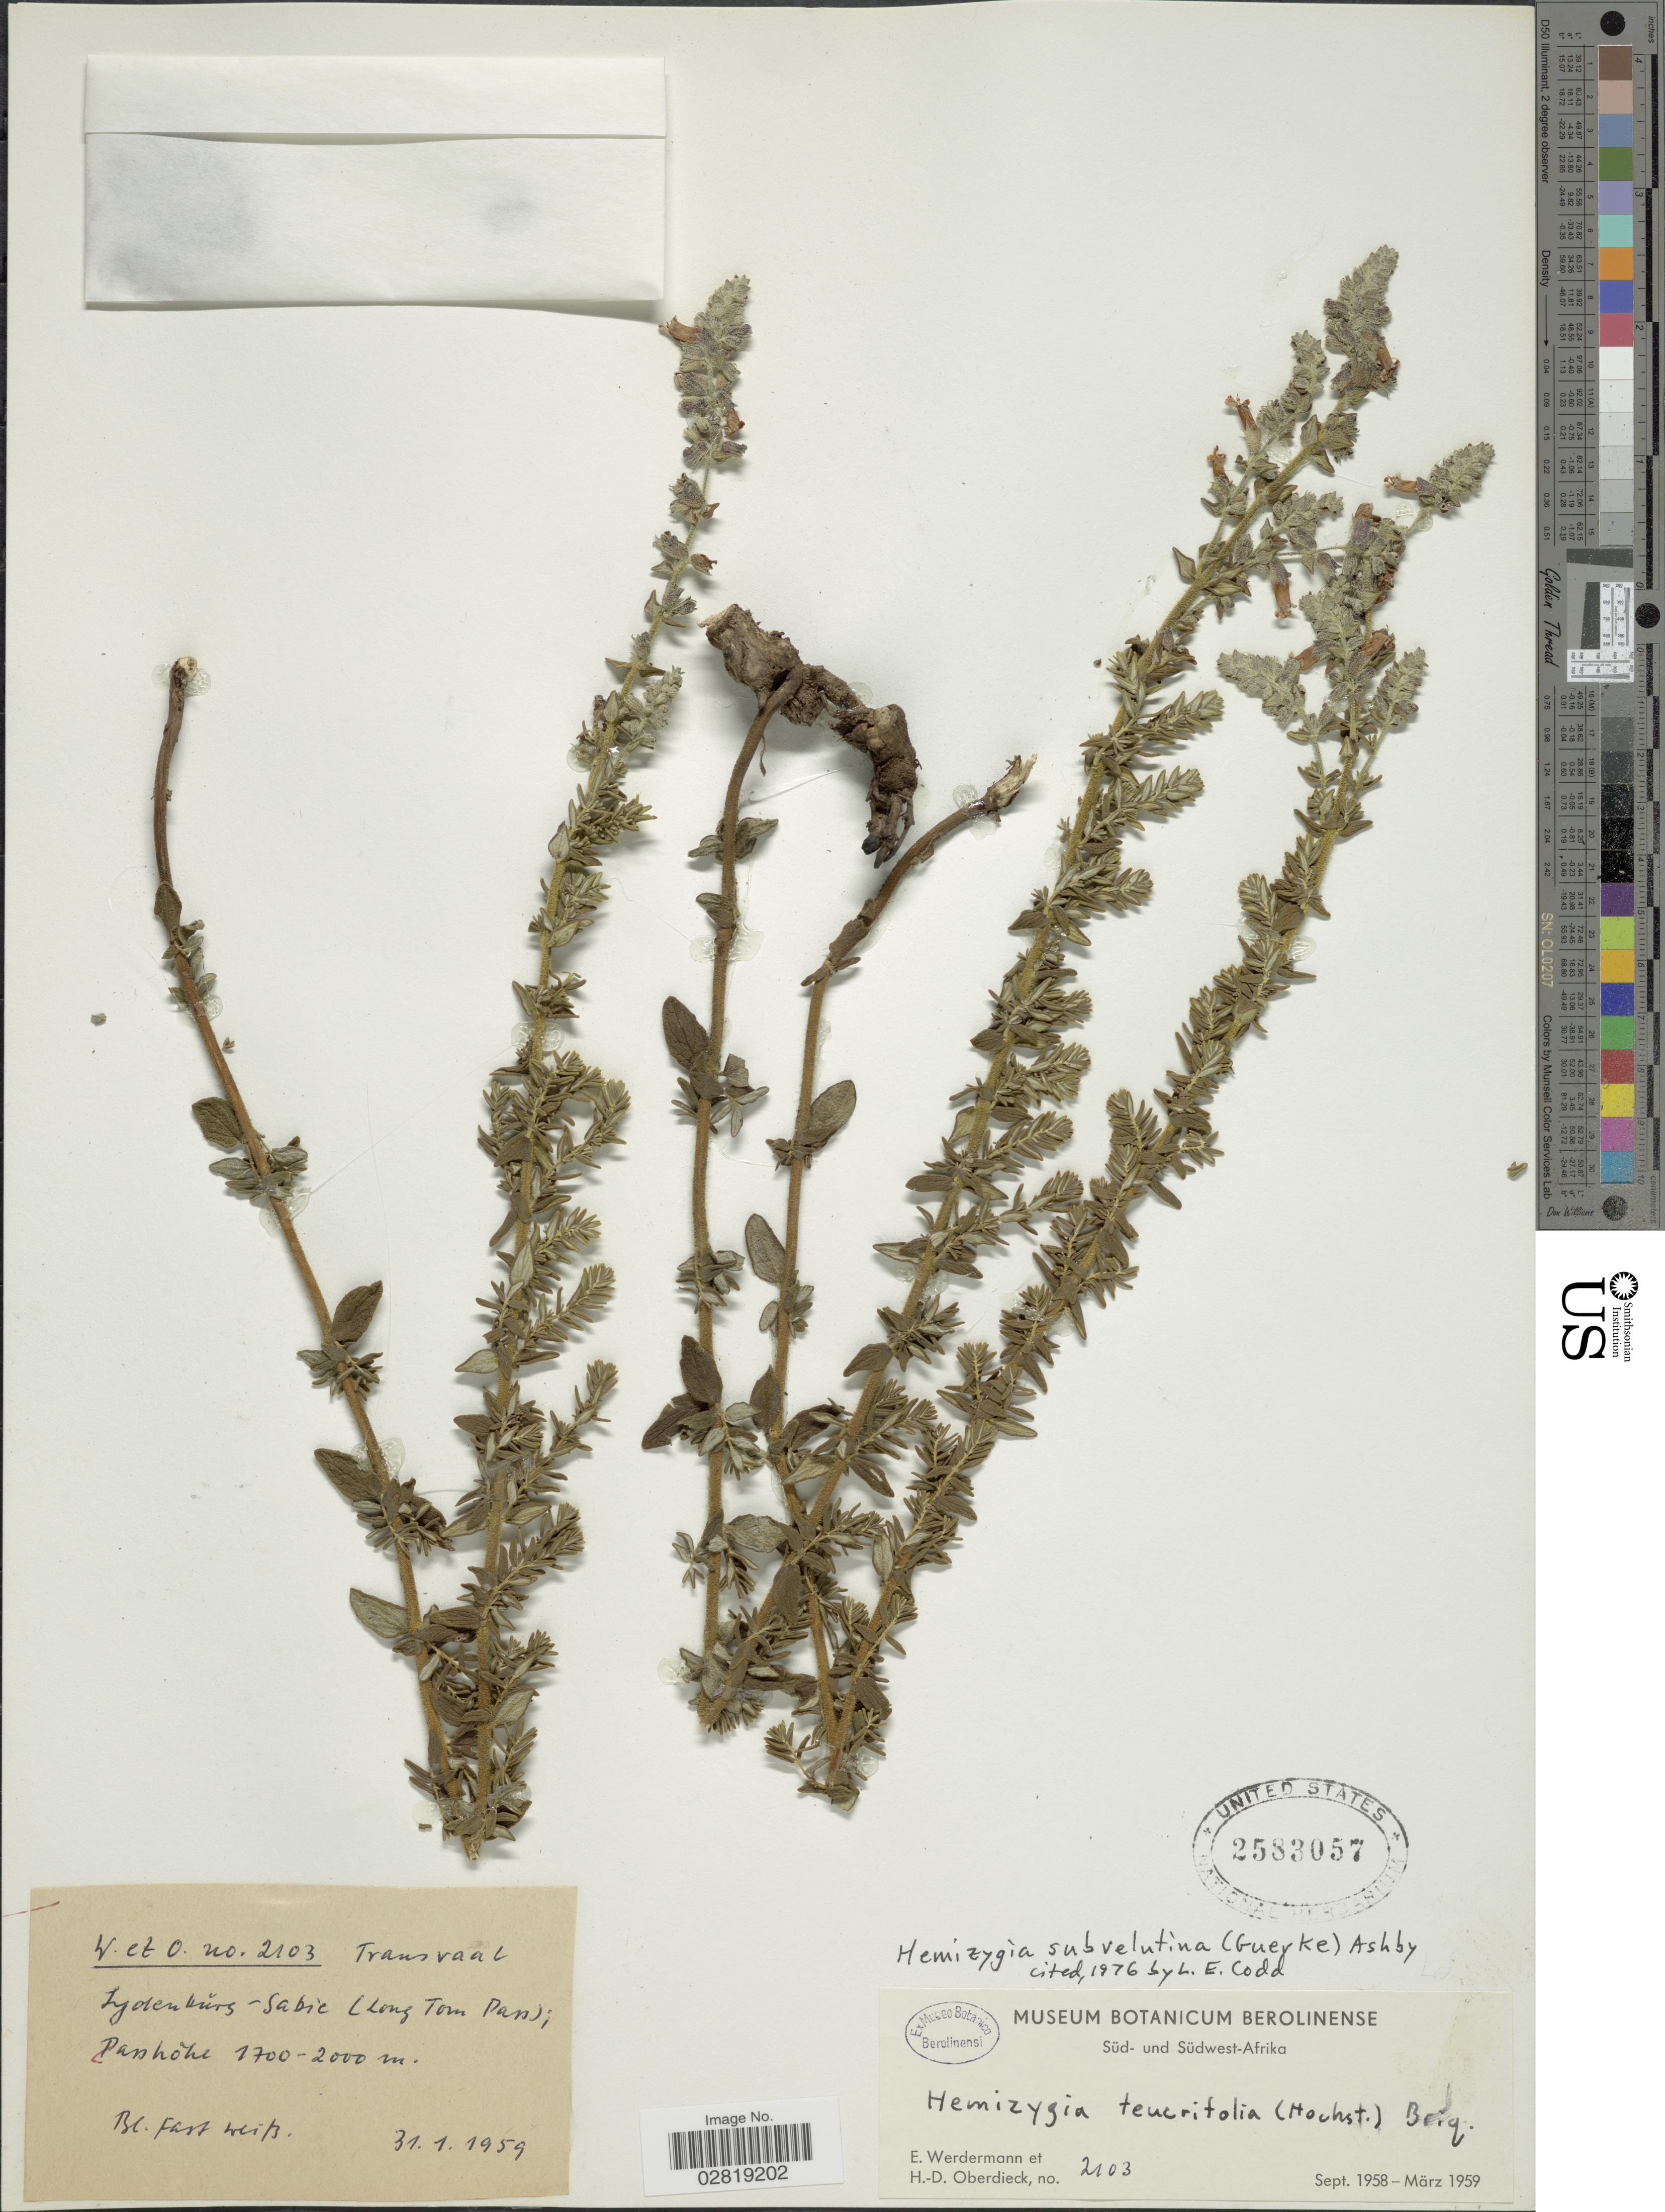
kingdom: Plantae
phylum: Tracheophyta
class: Magnoliopsida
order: Lamiales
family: Lamiaceae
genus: Hemizygia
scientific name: Hemizygia subvelutina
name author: (Gürke) Ashby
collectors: E. Werdermann & H. Oberdieck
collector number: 2103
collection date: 1959-01-31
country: South Africa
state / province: Mpumalanga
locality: Süd- und Südwest-Afrika. Transvaal. Lydenbürg-Sabie (Long Tom Pass).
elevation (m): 1700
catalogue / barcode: US 2583057